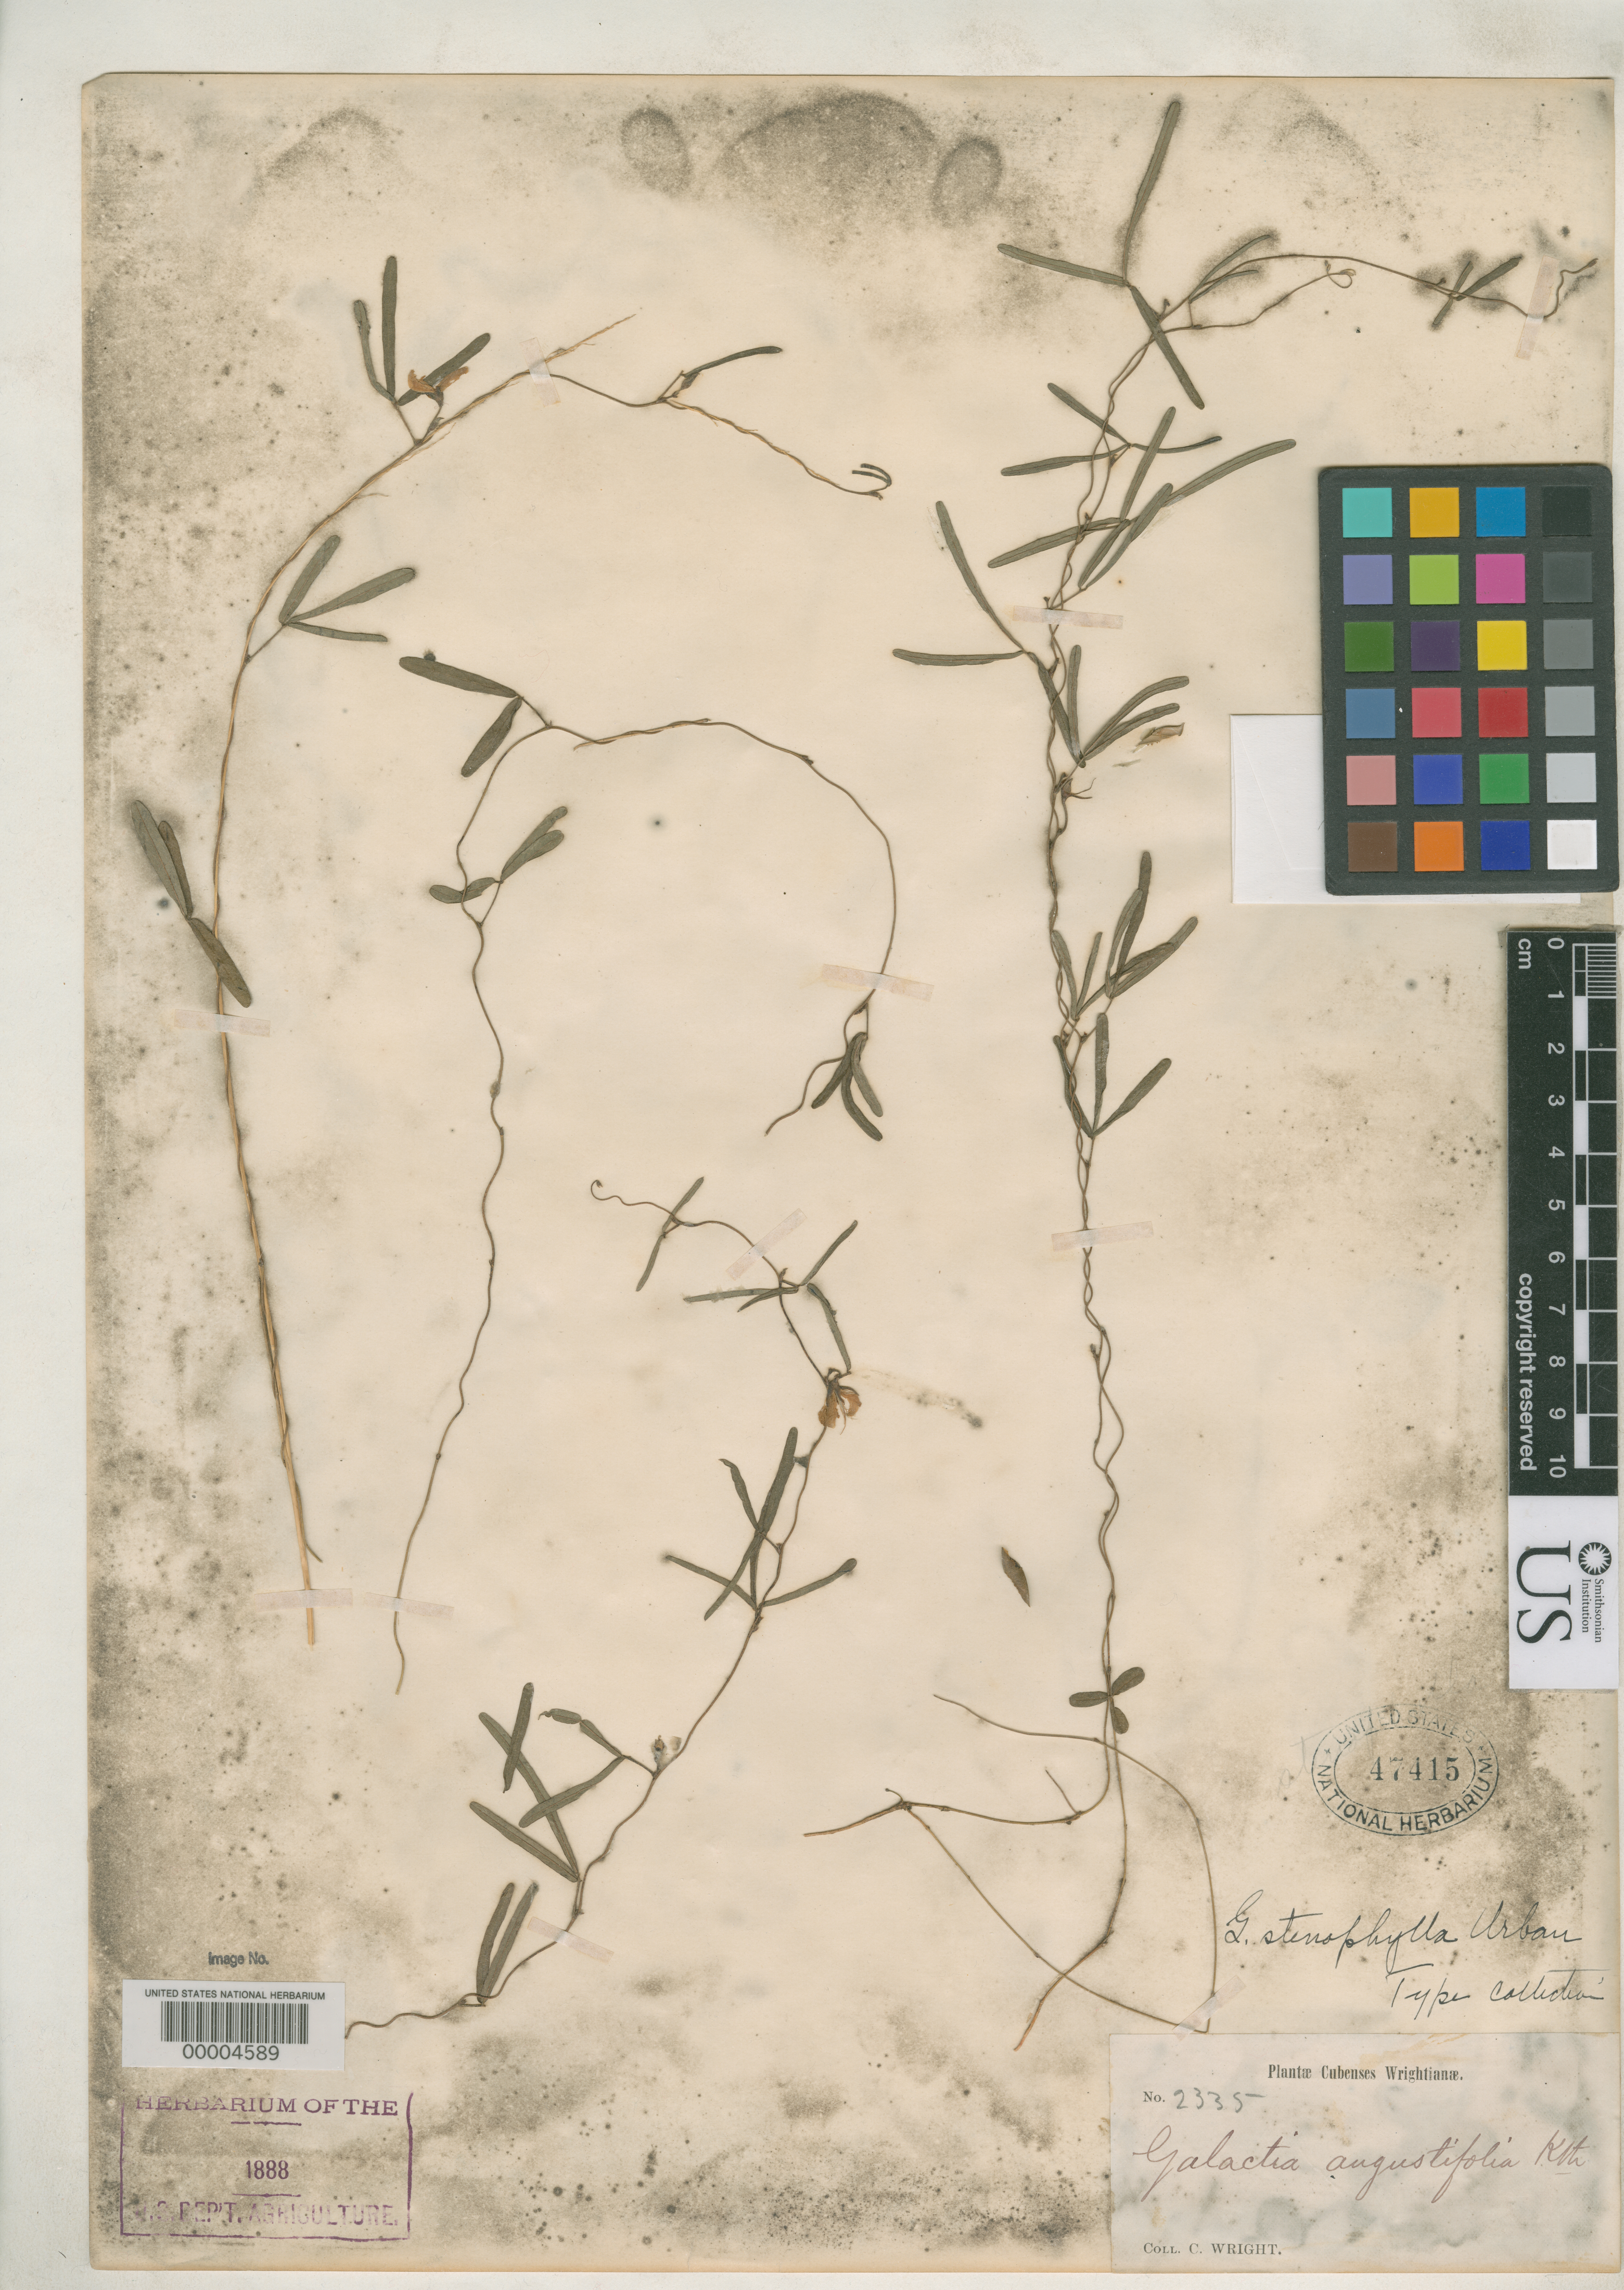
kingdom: Plantae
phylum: Tracheophyta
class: Magnoliopsida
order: Fabales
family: Fabaceae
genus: Galactia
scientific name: Galactia stenophylla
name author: Urb.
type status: Type Collection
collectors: C. Wright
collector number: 2335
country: Cuba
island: Greater Antilles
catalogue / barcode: US 47415